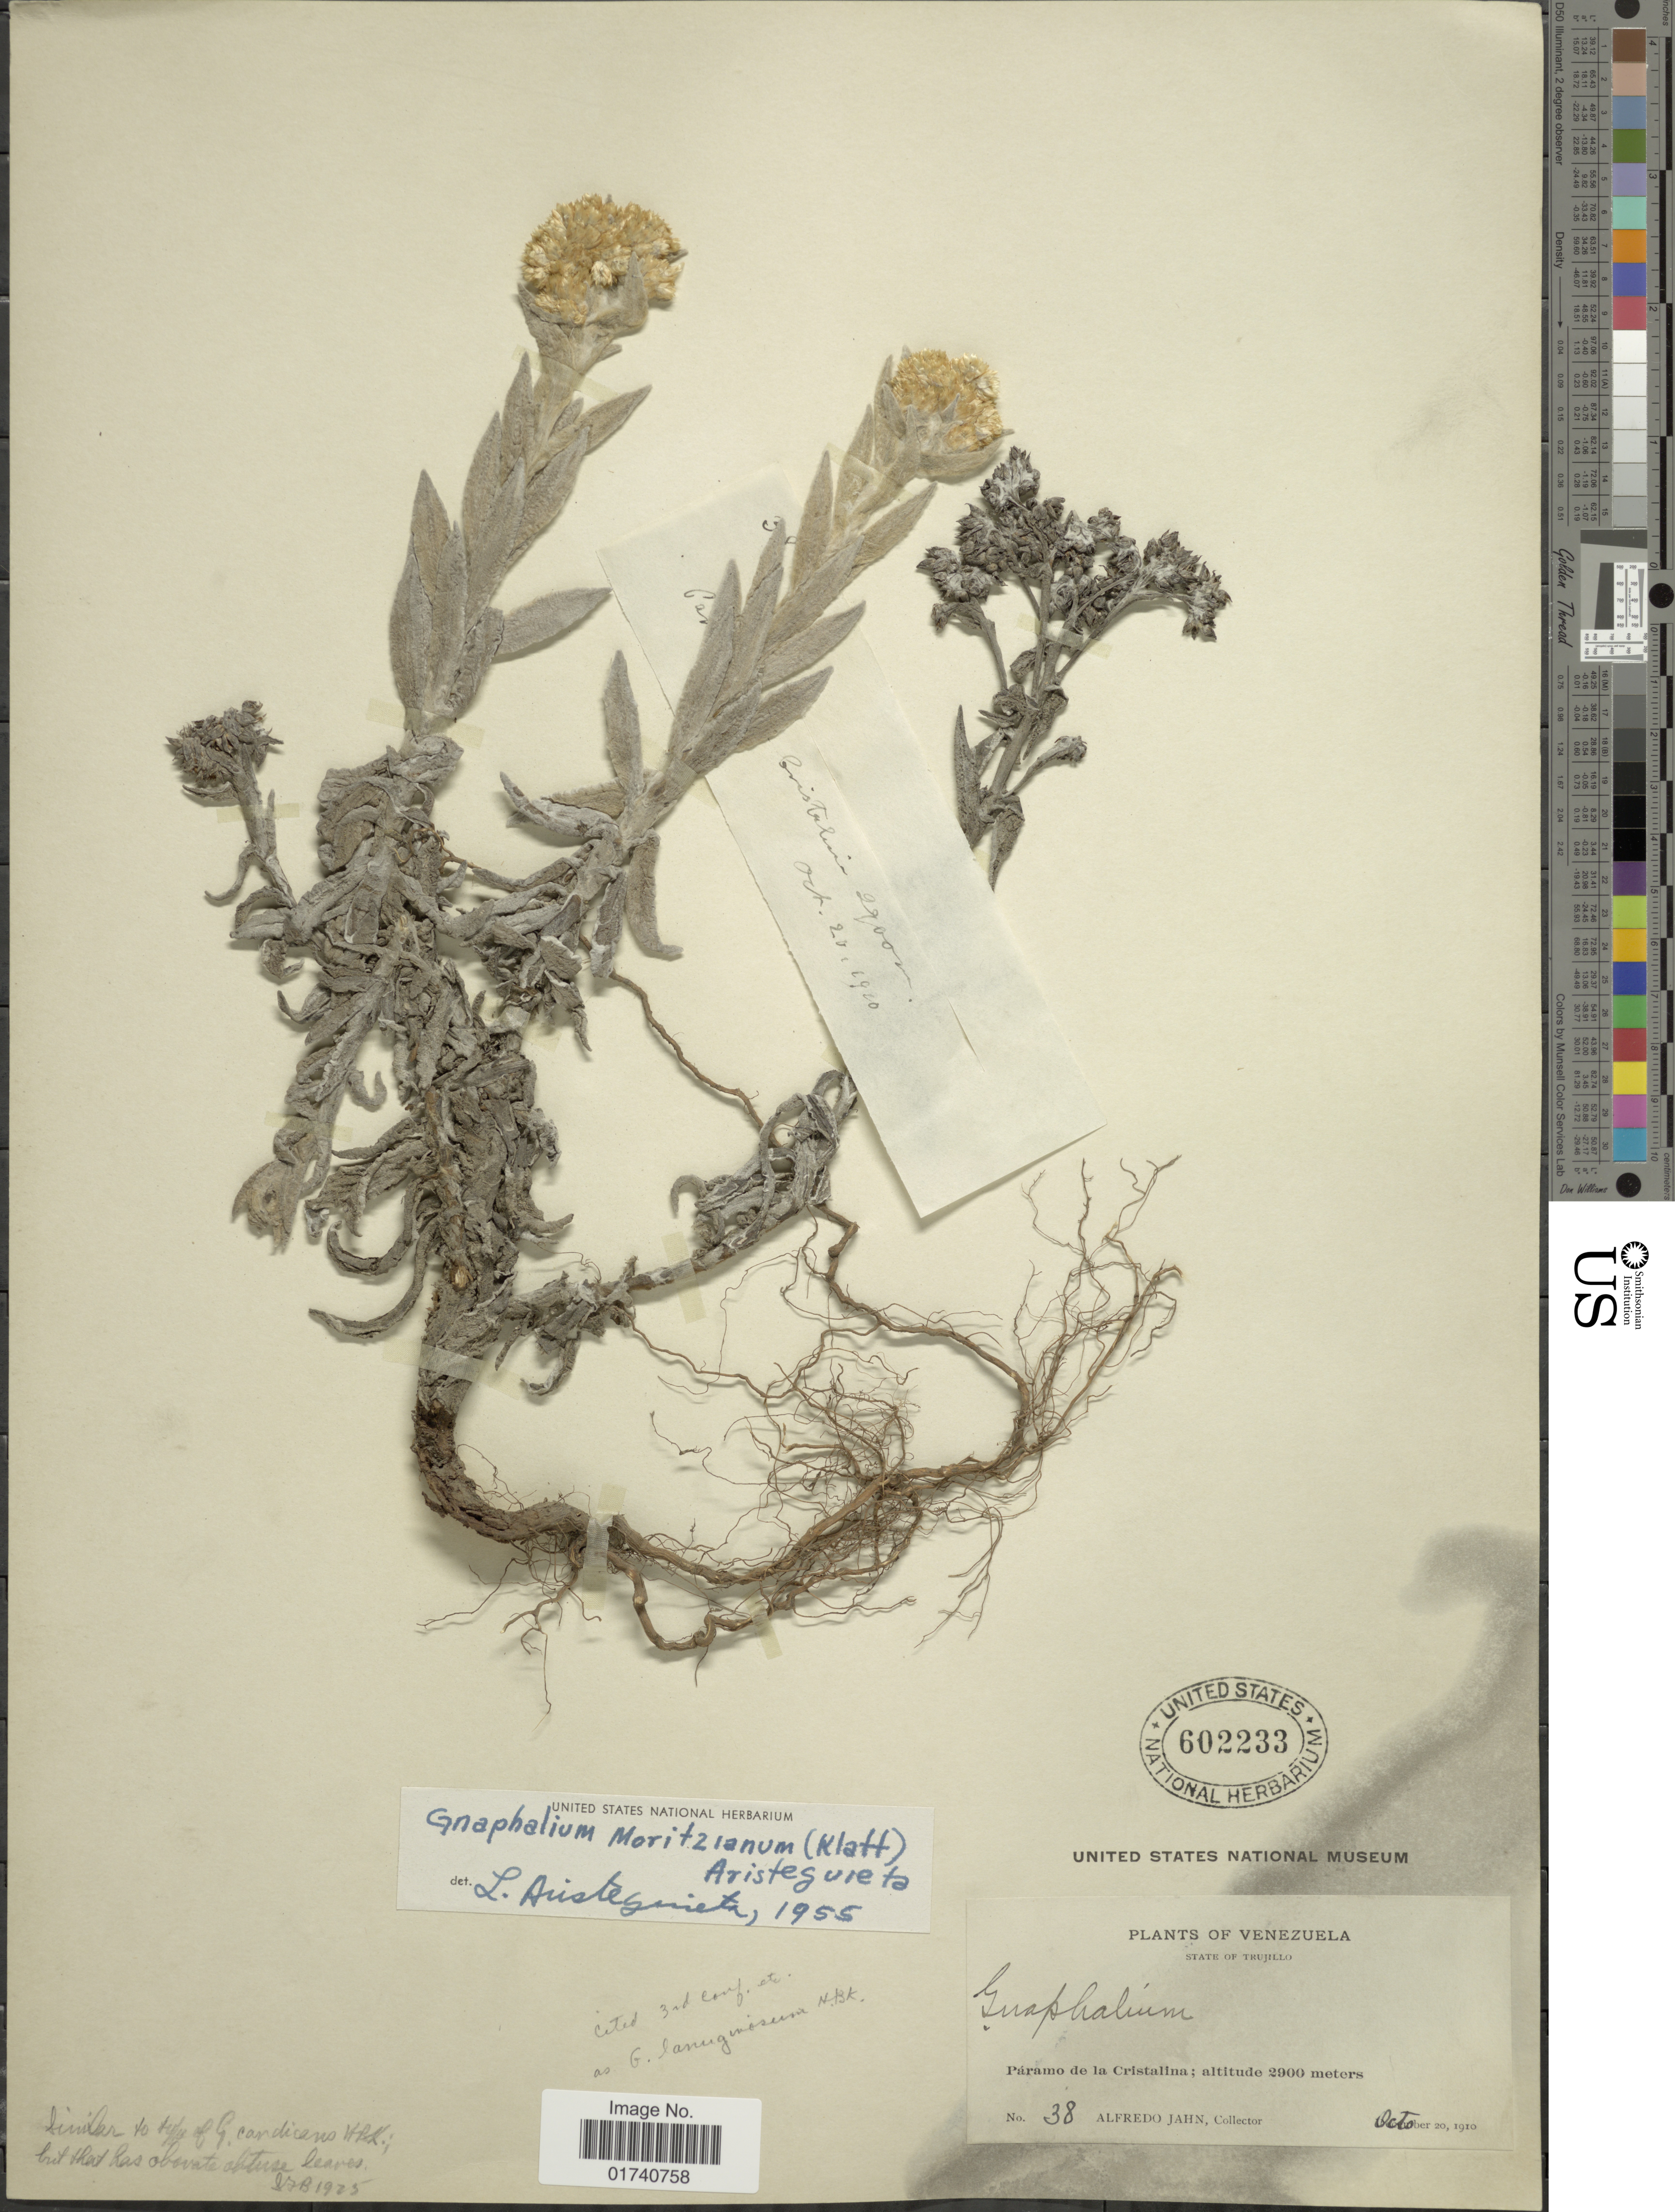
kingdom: Plantae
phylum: Tracheophyta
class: Magnoliopsida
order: Asterales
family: Asteraceae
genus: Pseudognaphalium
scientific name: Pseudognaphalium moritizianum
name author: (Klatt) V.M. Badillo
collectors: A. Jahn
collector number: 38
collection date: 1910-10-20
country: Venezuela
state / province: Trujillo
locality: State of Trujillo. Paramo de la Cristalina.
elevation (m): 2900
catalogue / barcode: US 602233